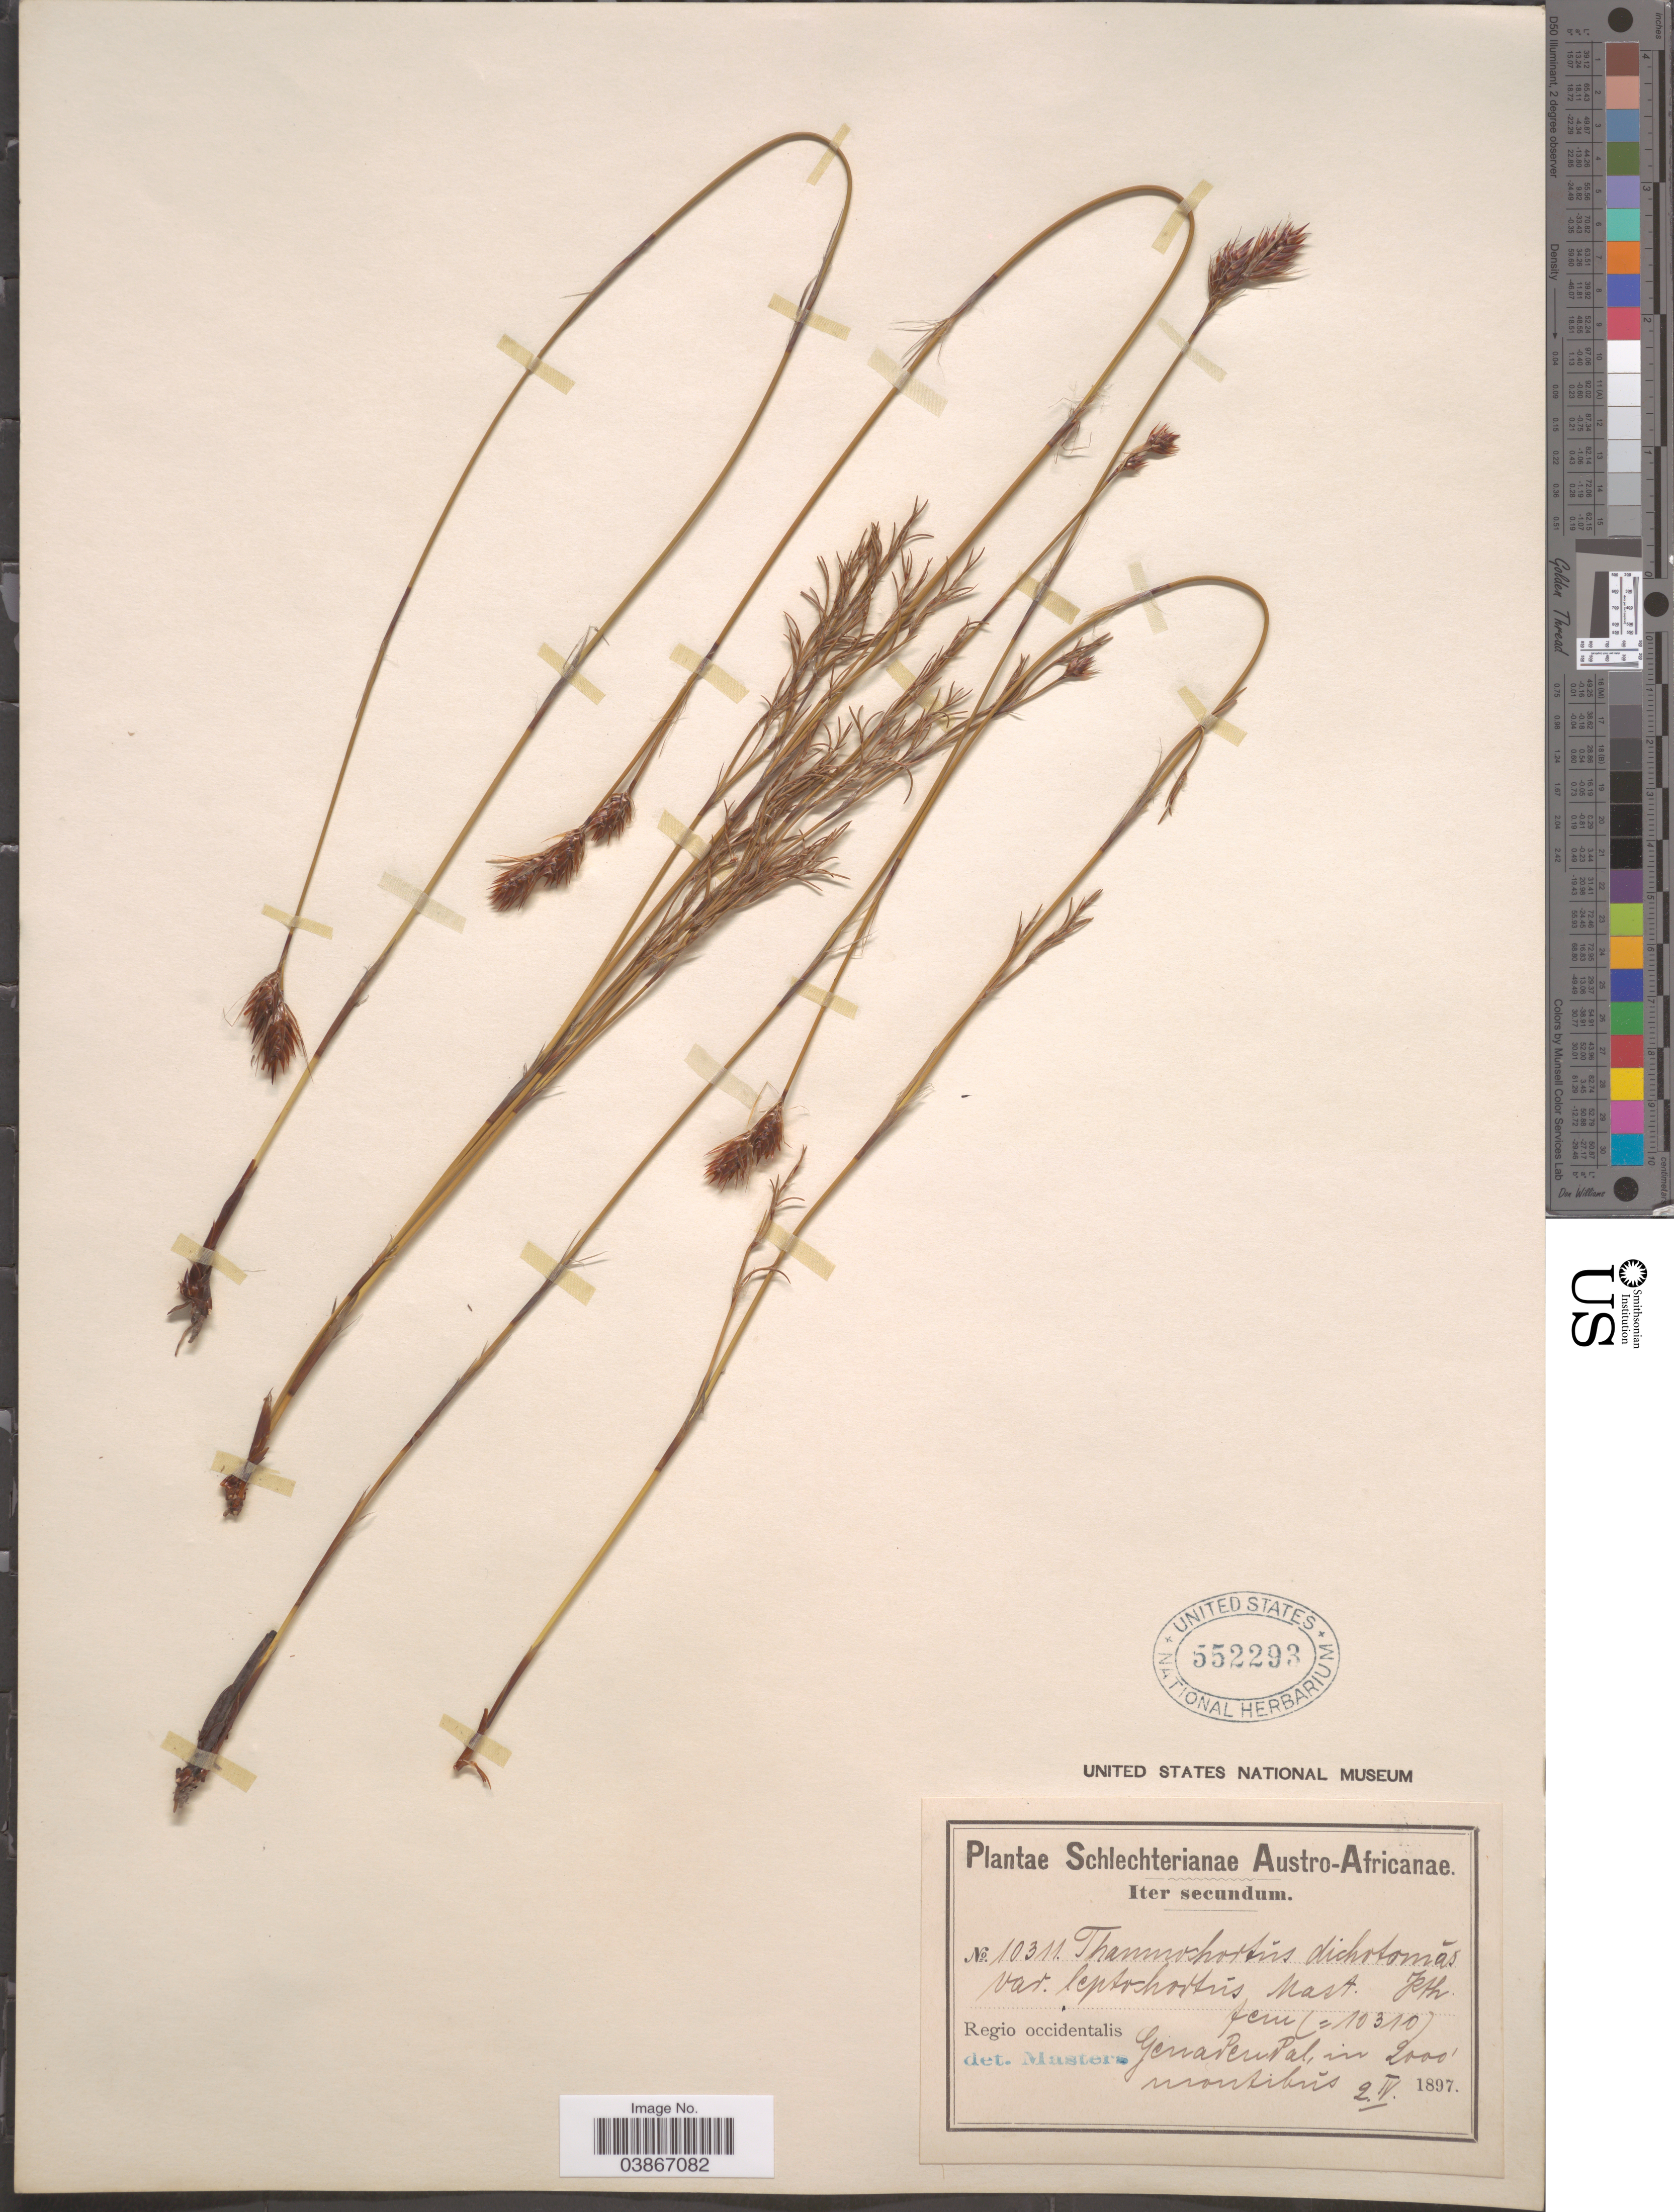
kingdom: Plantae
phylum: Tracheophyta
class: Liliopsida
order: Poales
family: Restionaceae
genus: Thamnochortus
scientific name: Thamnochortus dichotomus var. leptochortus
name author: Mast.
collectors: Schlechter, --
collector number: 10311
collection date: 1897-04-02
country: South Africa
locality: Austro-Africanae. Regio occidentalis. Genadendal, in montibus.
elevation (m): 610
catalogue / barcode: US 552293